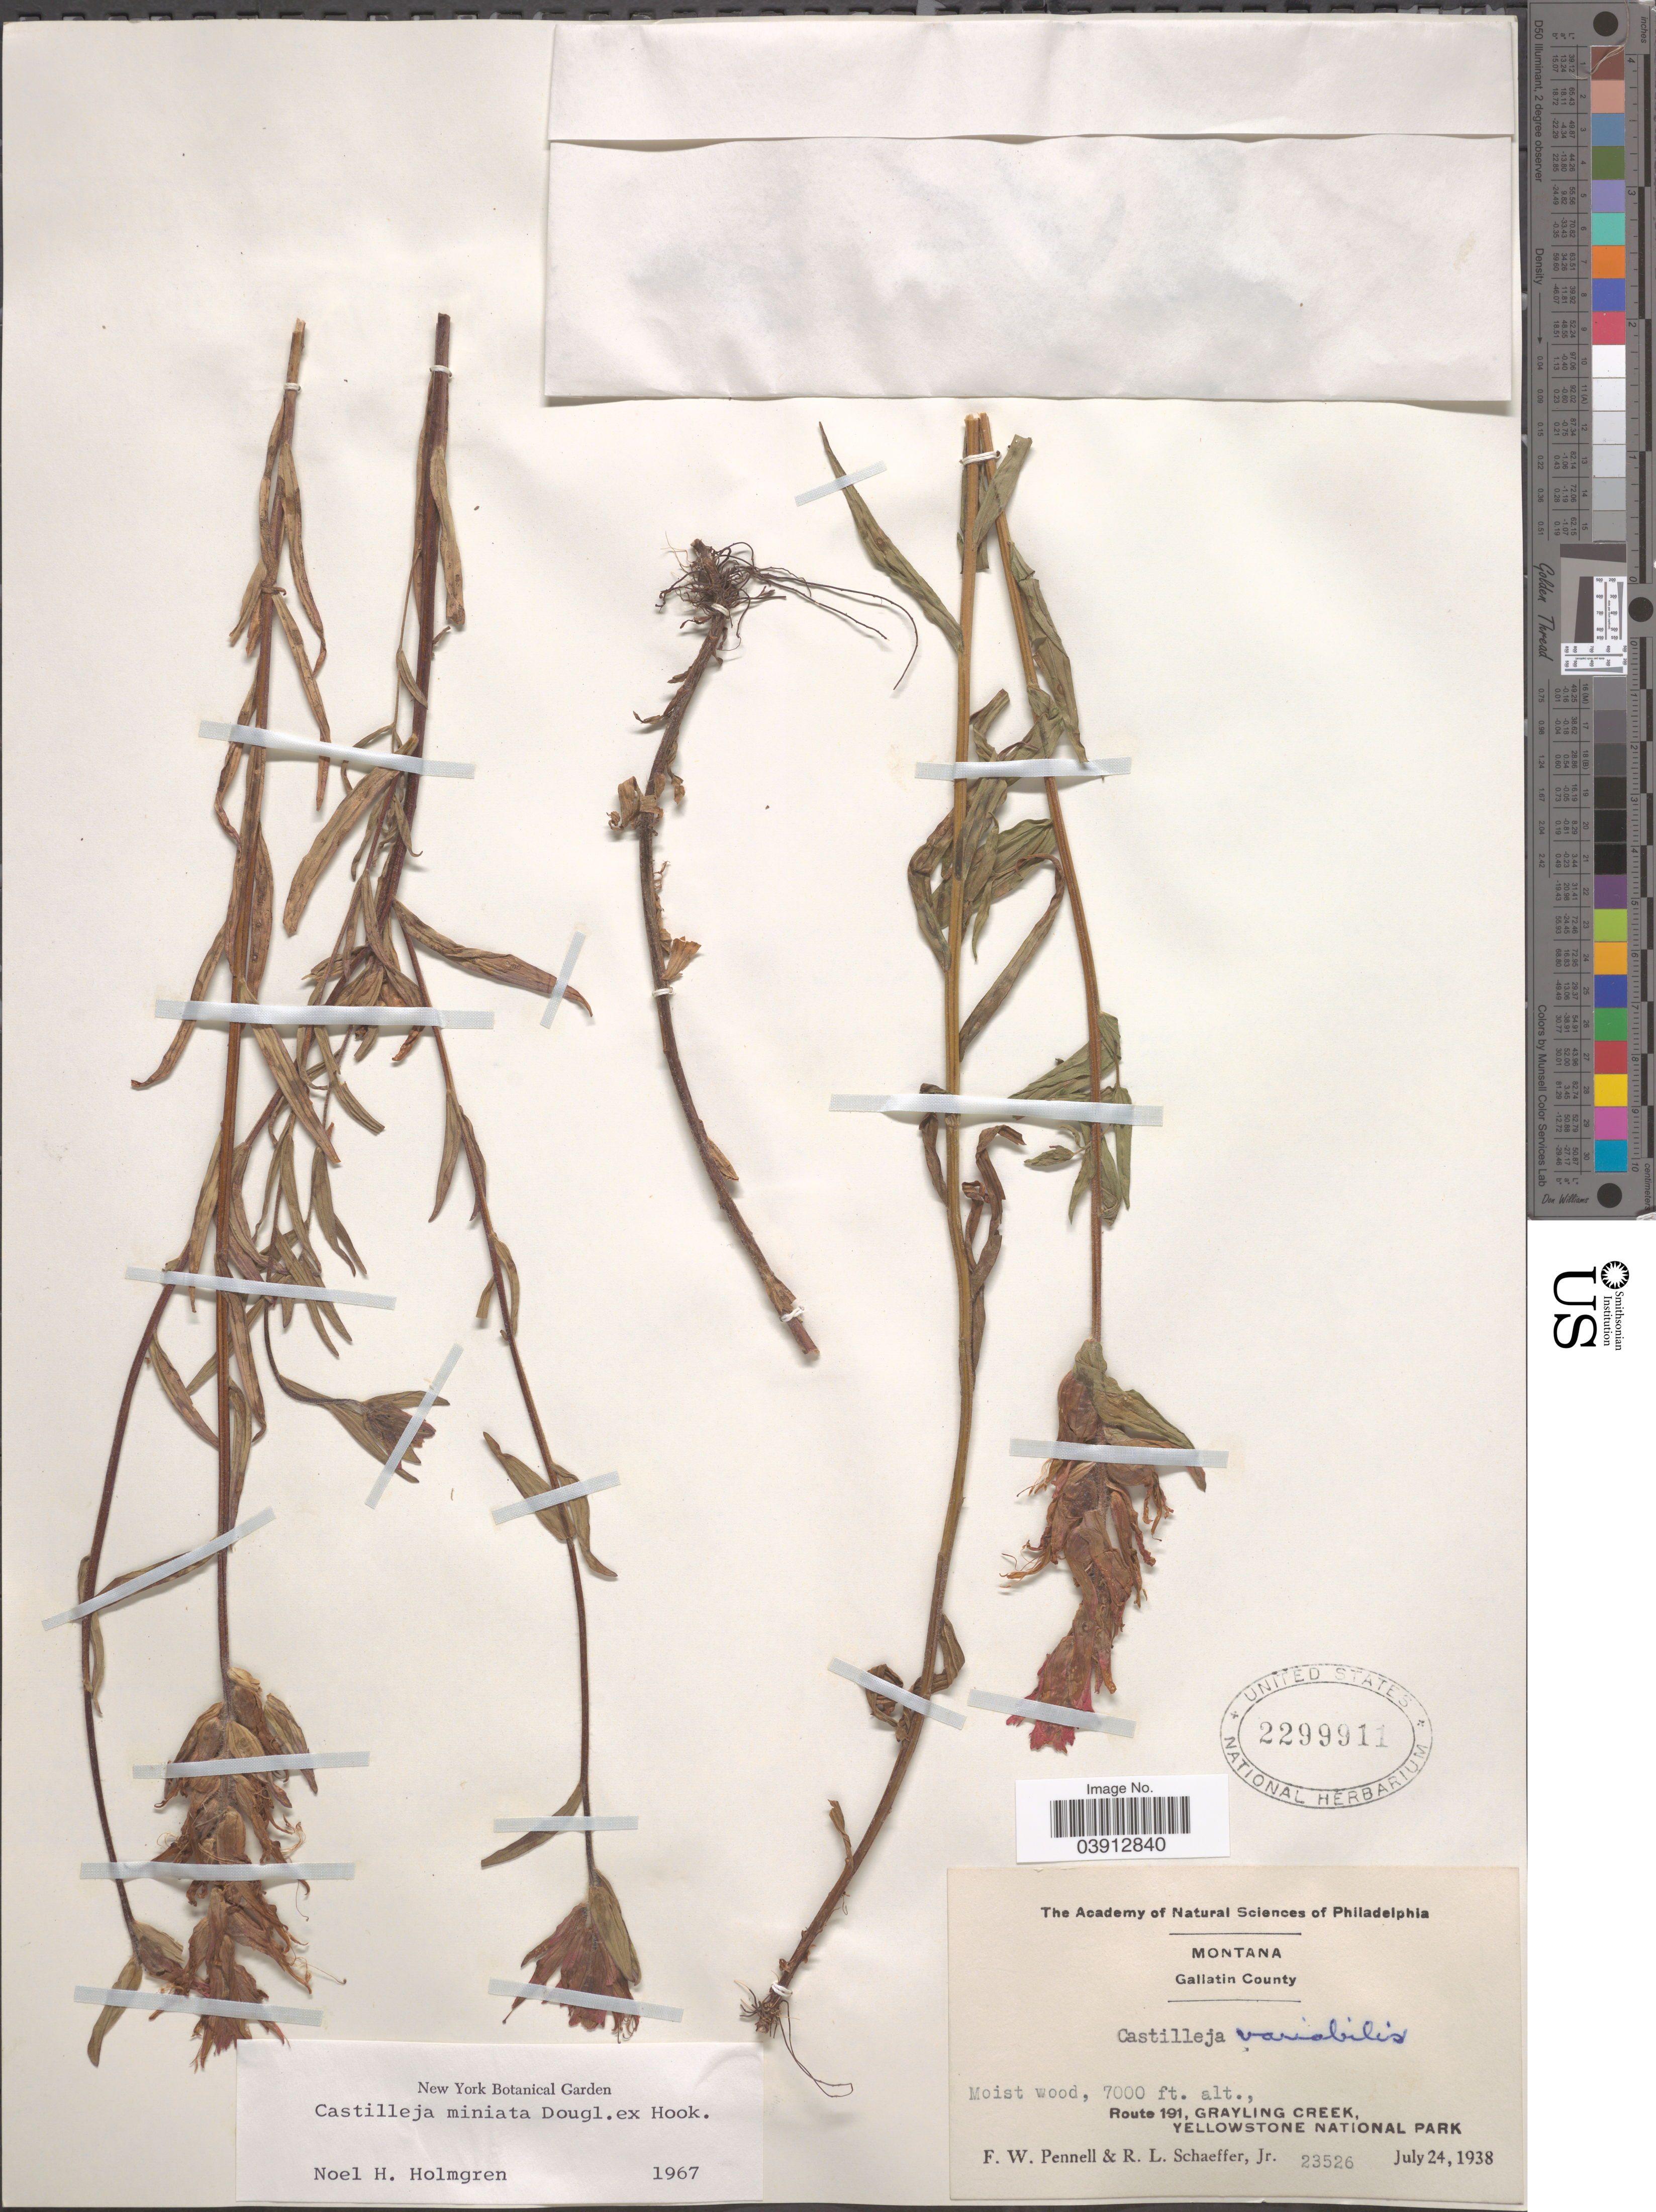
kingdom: Plantae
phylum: Tracheophyta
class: Magnoliopsida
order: Lamiales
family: Orobanchaceae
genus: Castilleja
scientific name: Castilleja miniata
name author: Douglas ex Hook.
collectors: F. W. Pennell & R. L. Schaeffer Jr.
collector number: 23526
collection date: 1938-07-24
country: United States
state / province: Montana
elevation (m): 2134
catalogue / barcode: US 2299911